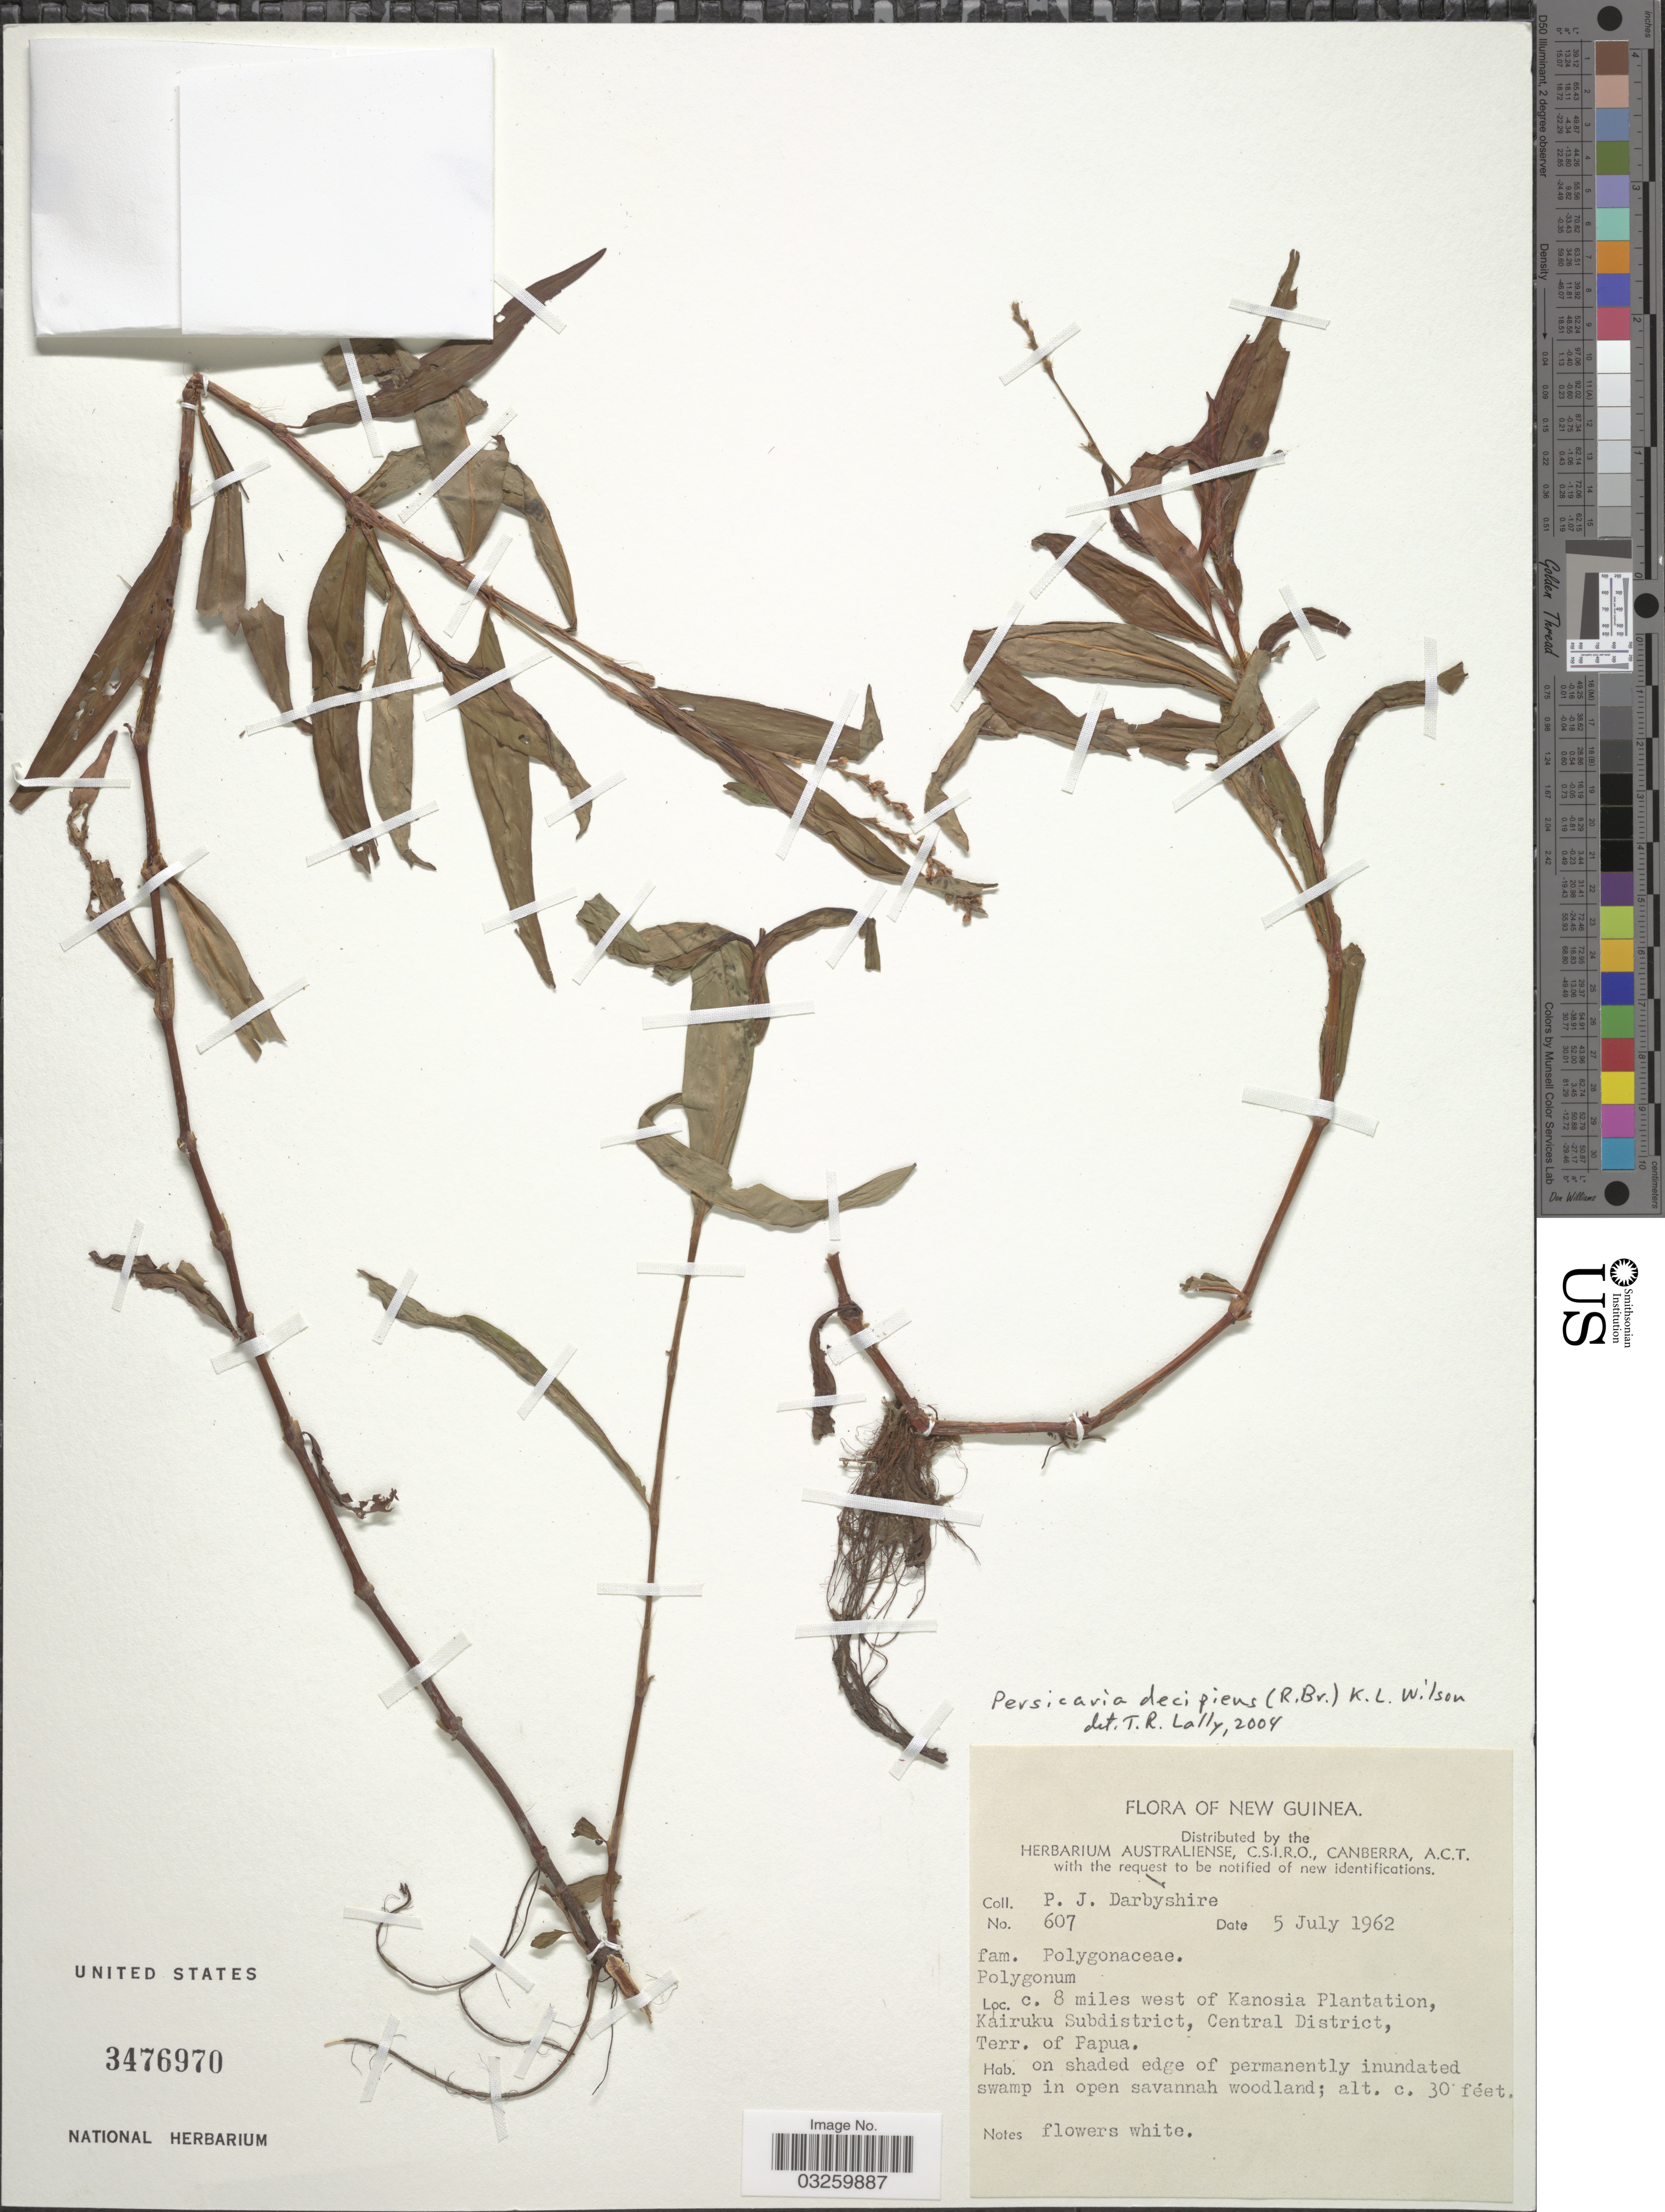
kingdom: Plantae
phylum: Tracheophyta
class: Magnoliopsida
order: Caryophyllales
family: Polygonaceae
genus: Persicaria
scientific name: Persicaria decipiens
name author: (R. Br.) K.L. Wilson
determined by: Wagner, W. L., (BOT), Smithsonian Institution - National Museum of Natural History (UNITED STATES)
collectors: P. Darbyshire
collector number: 607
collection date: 1962-07-05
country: Papua New Guinea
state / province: Central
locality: New Guinea. C. 8 miles west of Kanosia Plantation, Kairuku Subdistrict, Central District, Terr. of Papua.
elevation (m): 9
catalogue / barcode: US 3476970